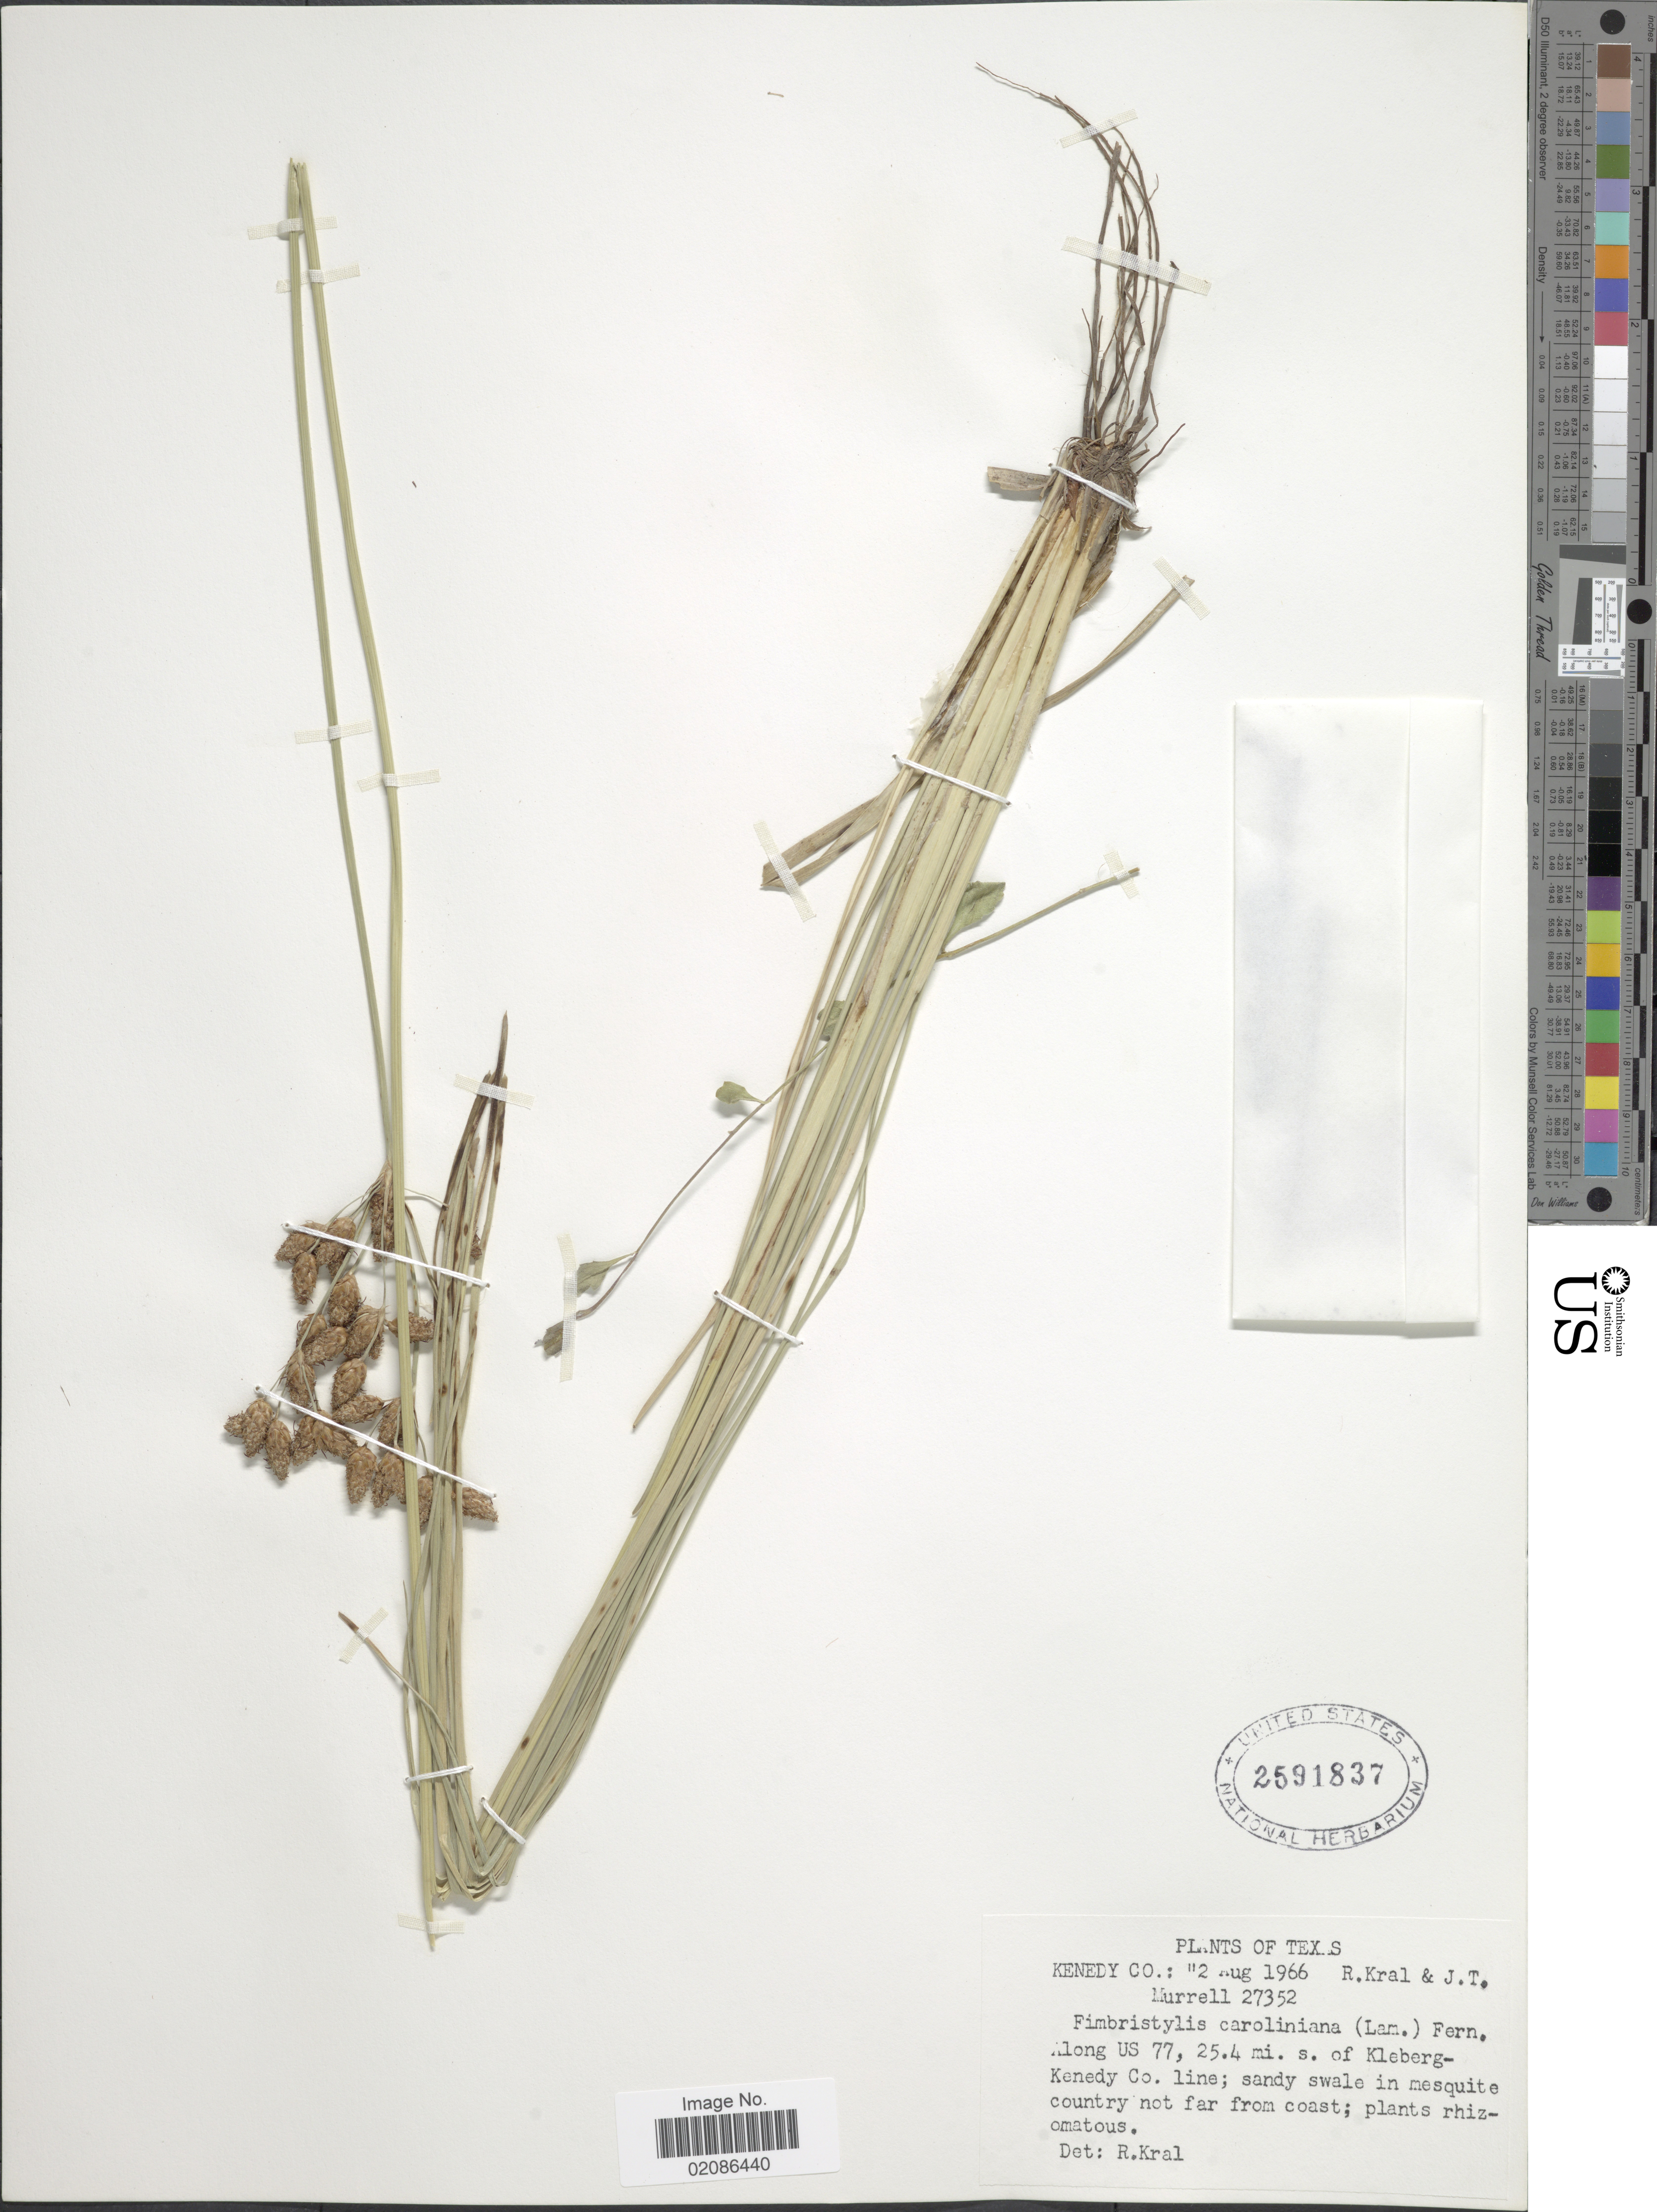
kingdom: Plantae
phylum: Tracheophyta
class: Liliopsida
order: Poales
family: Cyperaceae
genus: Fimbristylis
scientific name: Fimbristylis caroliniana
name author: (Lam.) Fernald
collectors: R. Kral & J. Murrell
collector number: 27352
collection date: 1966-08-02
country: United States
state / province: Texas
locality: Kenedy Co, Along US 77, 25.4 mi s of Kleberg-Kenedy Co line; sandy swale in mesquite country not far from coast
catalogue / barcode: US 2591837